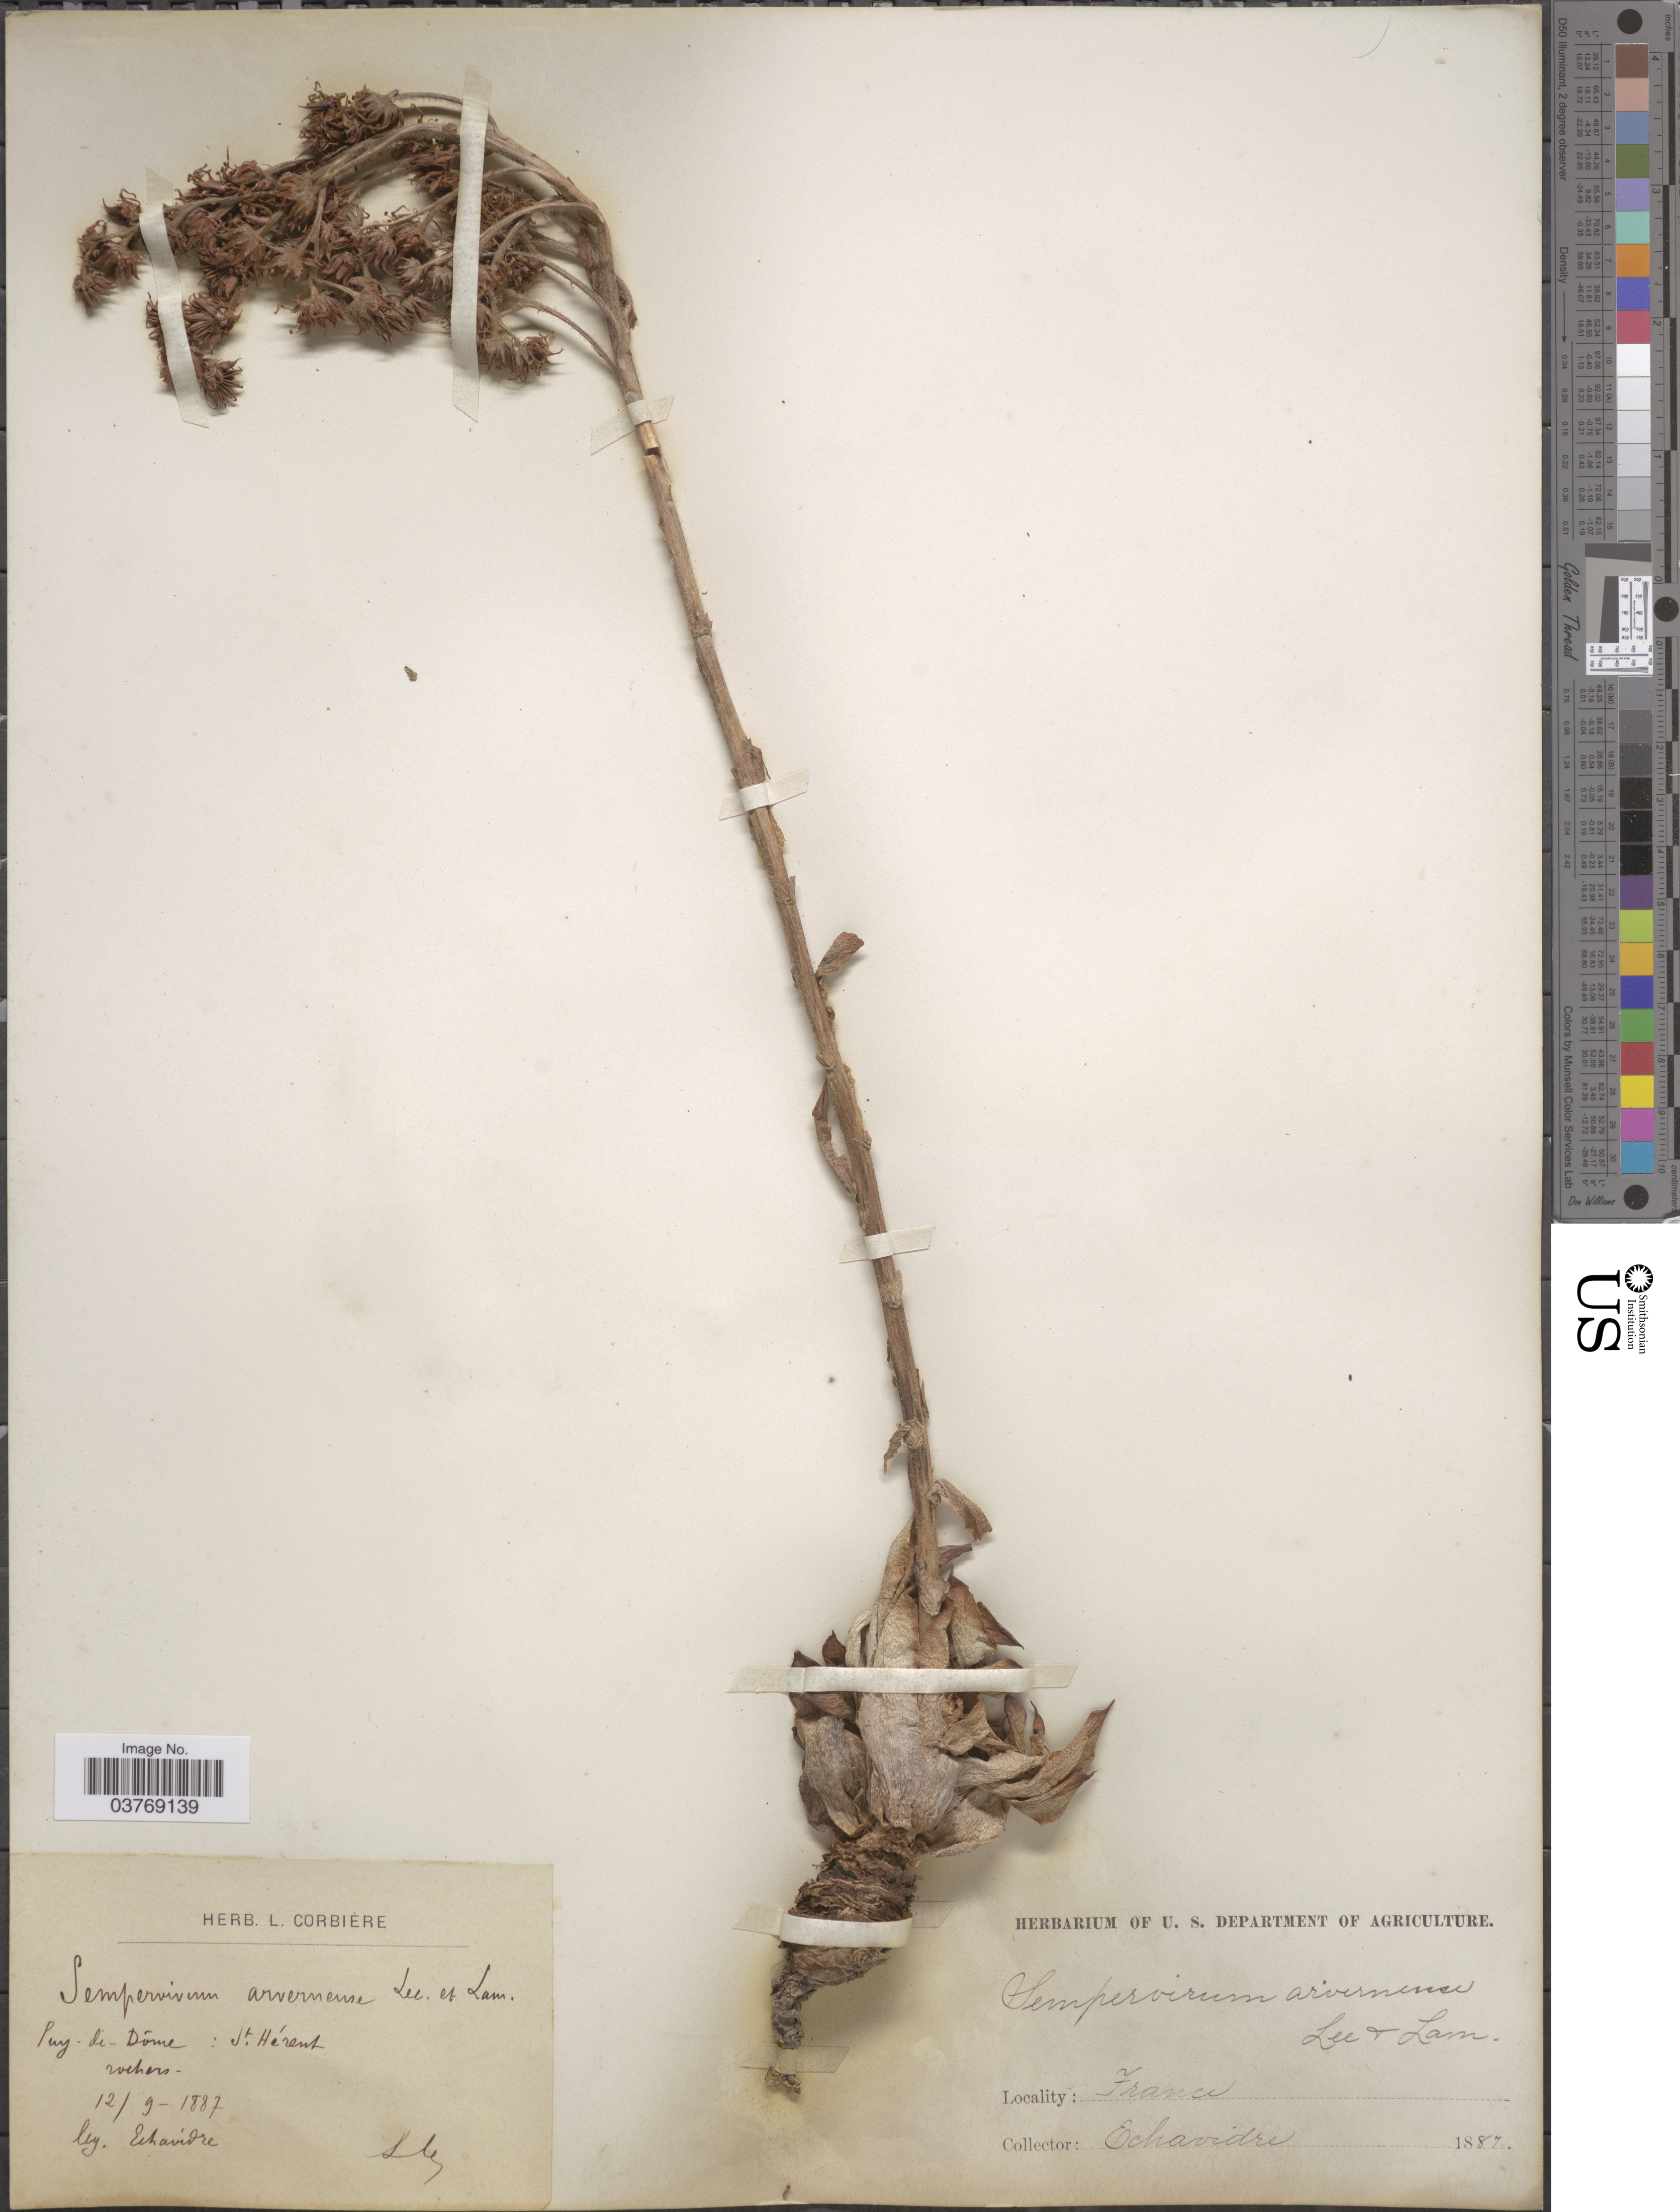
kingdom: Plantae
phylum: Tracheophyta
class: Magnoliopsida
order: Saxifragales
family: Crassulaceae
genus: Sempervivum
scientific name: Sempervivum arvernense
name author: Lecoq & Lamotte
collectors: Echavidre, --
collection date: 1887-09-12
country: France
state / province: Auvergne-Rhône-Alpes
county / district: Puy-de-Dôme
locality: Puy- de- Dóme: St. Hérent.